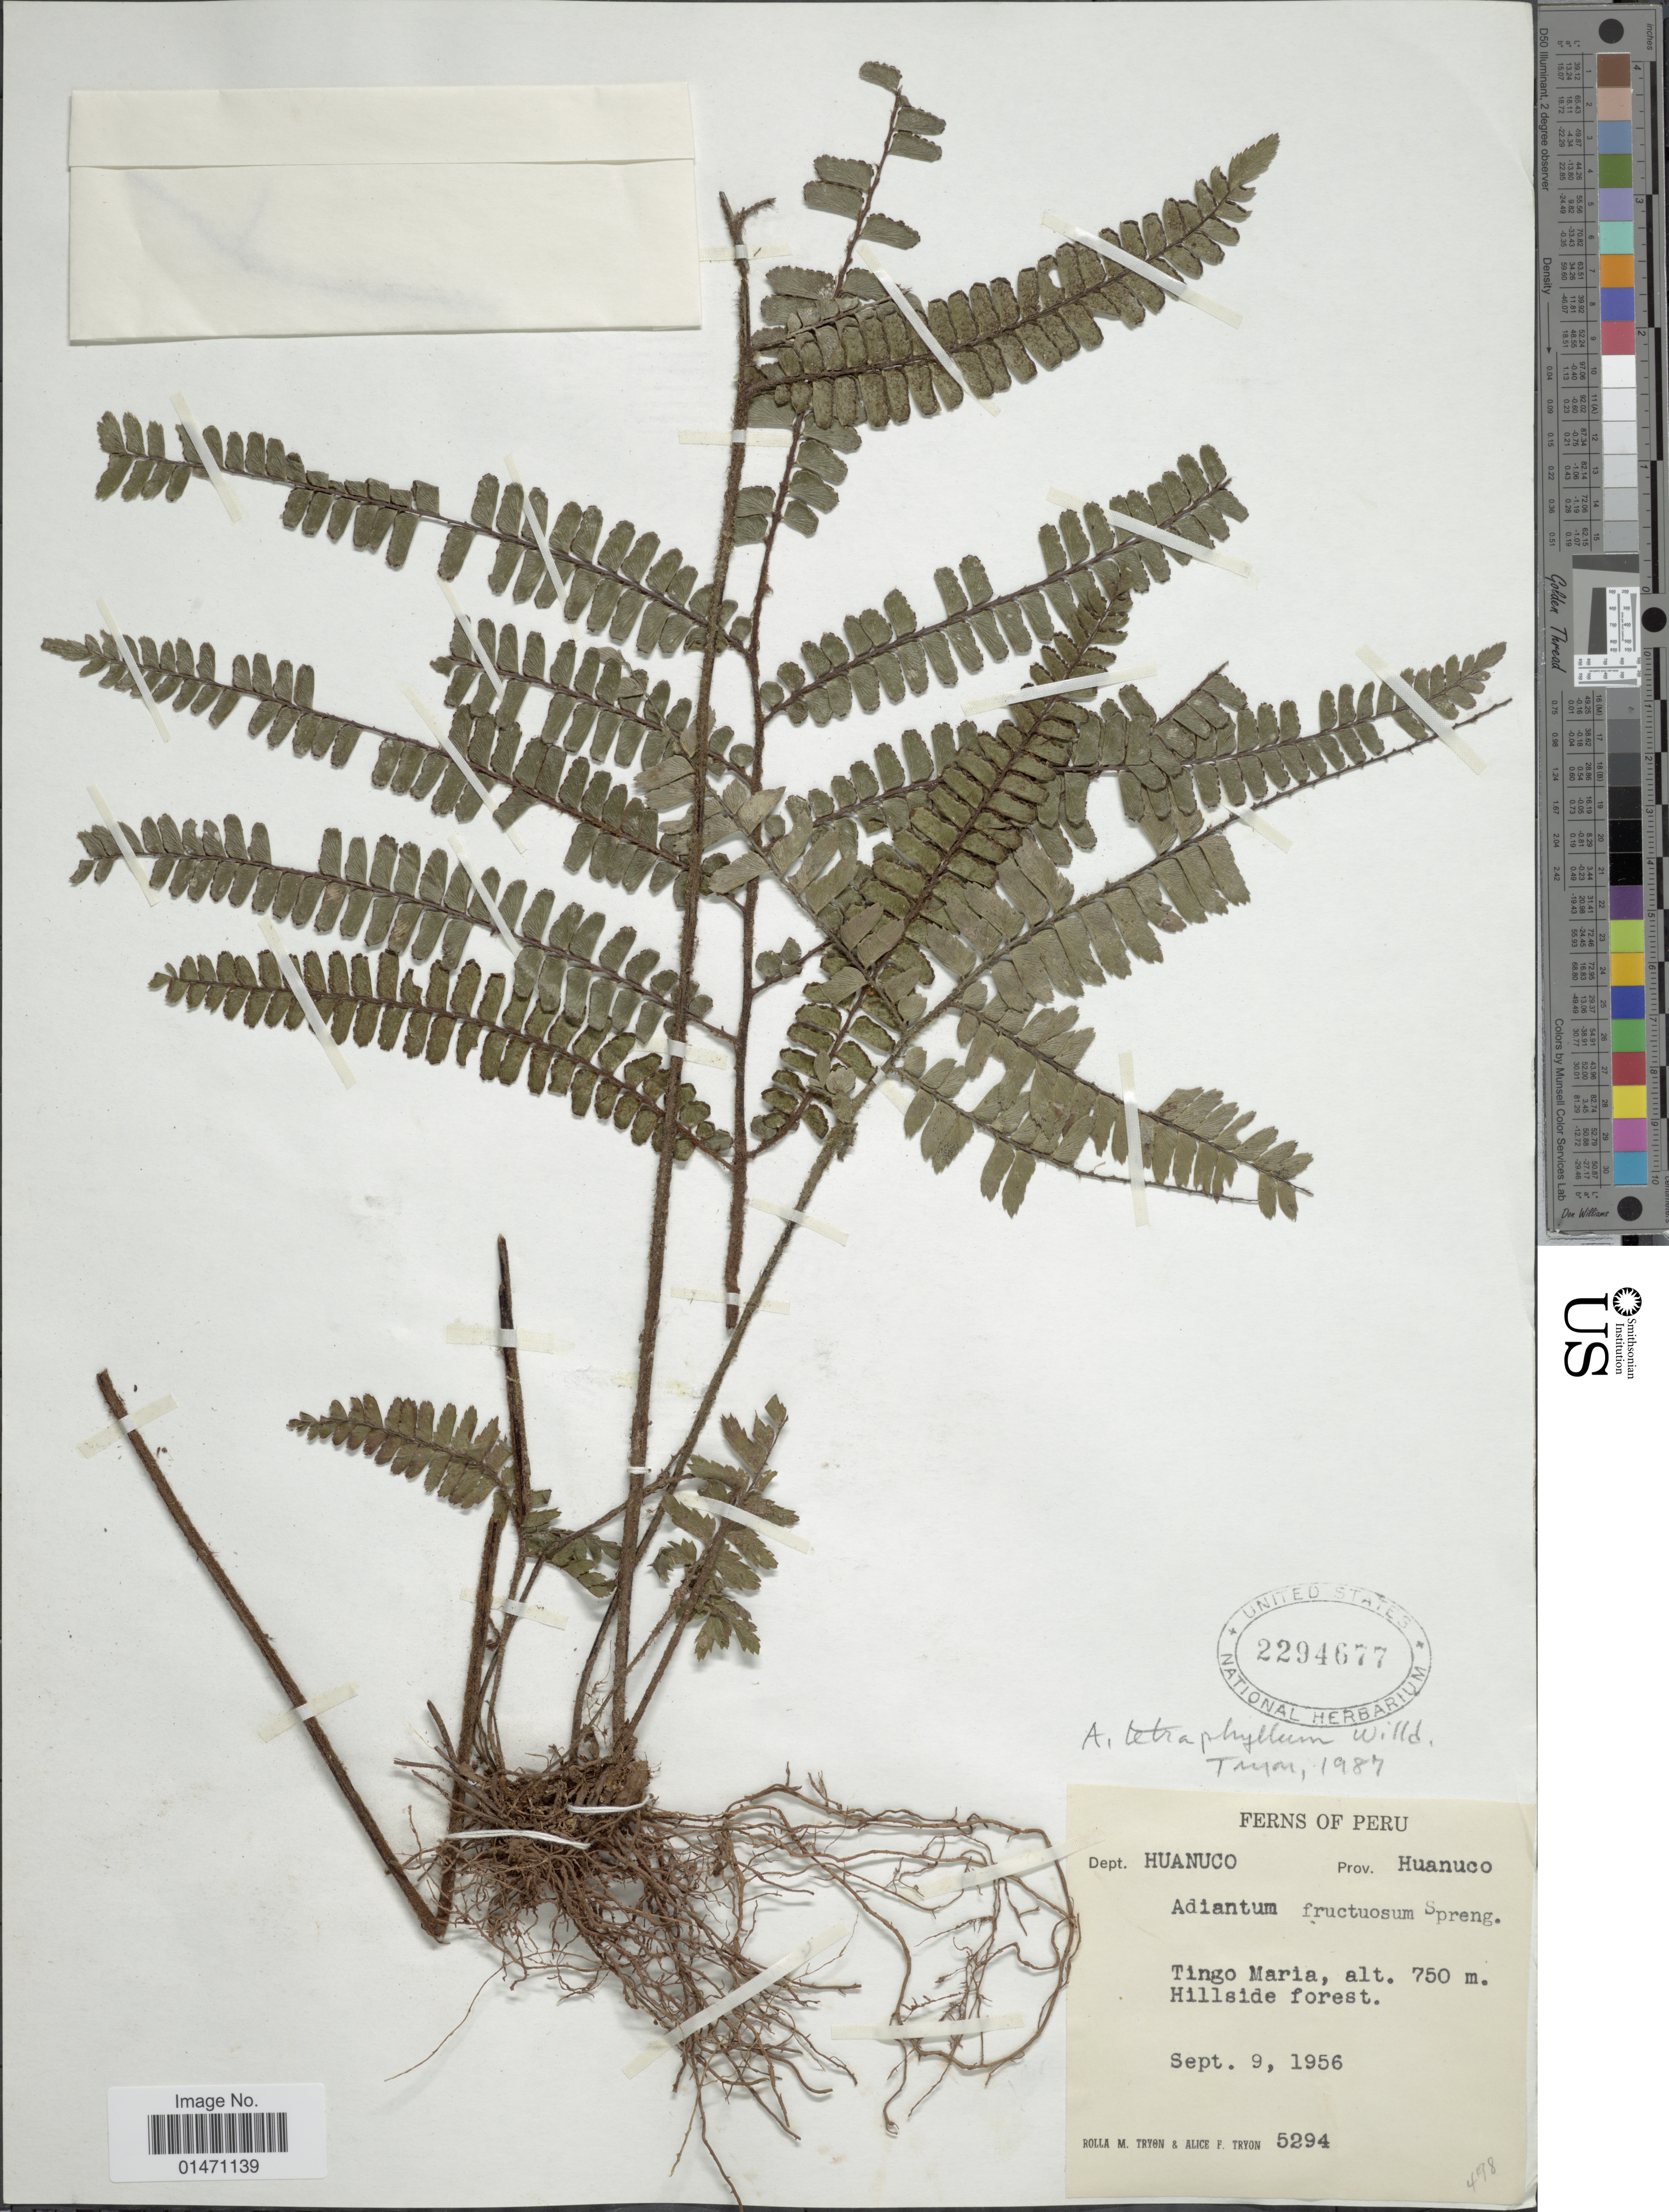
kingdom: Plantae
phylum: Tracheophyta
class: Polypodiopsida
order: Polypodiales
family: Pteridaceae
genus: Adiantum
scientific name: Adiantum 'plowmanii'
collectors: R. M. Tryon & A. F. Tryon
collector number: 5294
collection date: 1956-09-09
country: Peru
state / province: Huánuco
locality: Ferns of Peru, Dept. Huanuco, Prov. Huanuco, Tingo Maria, hillside forest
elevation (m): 750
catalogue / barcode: US 2294677